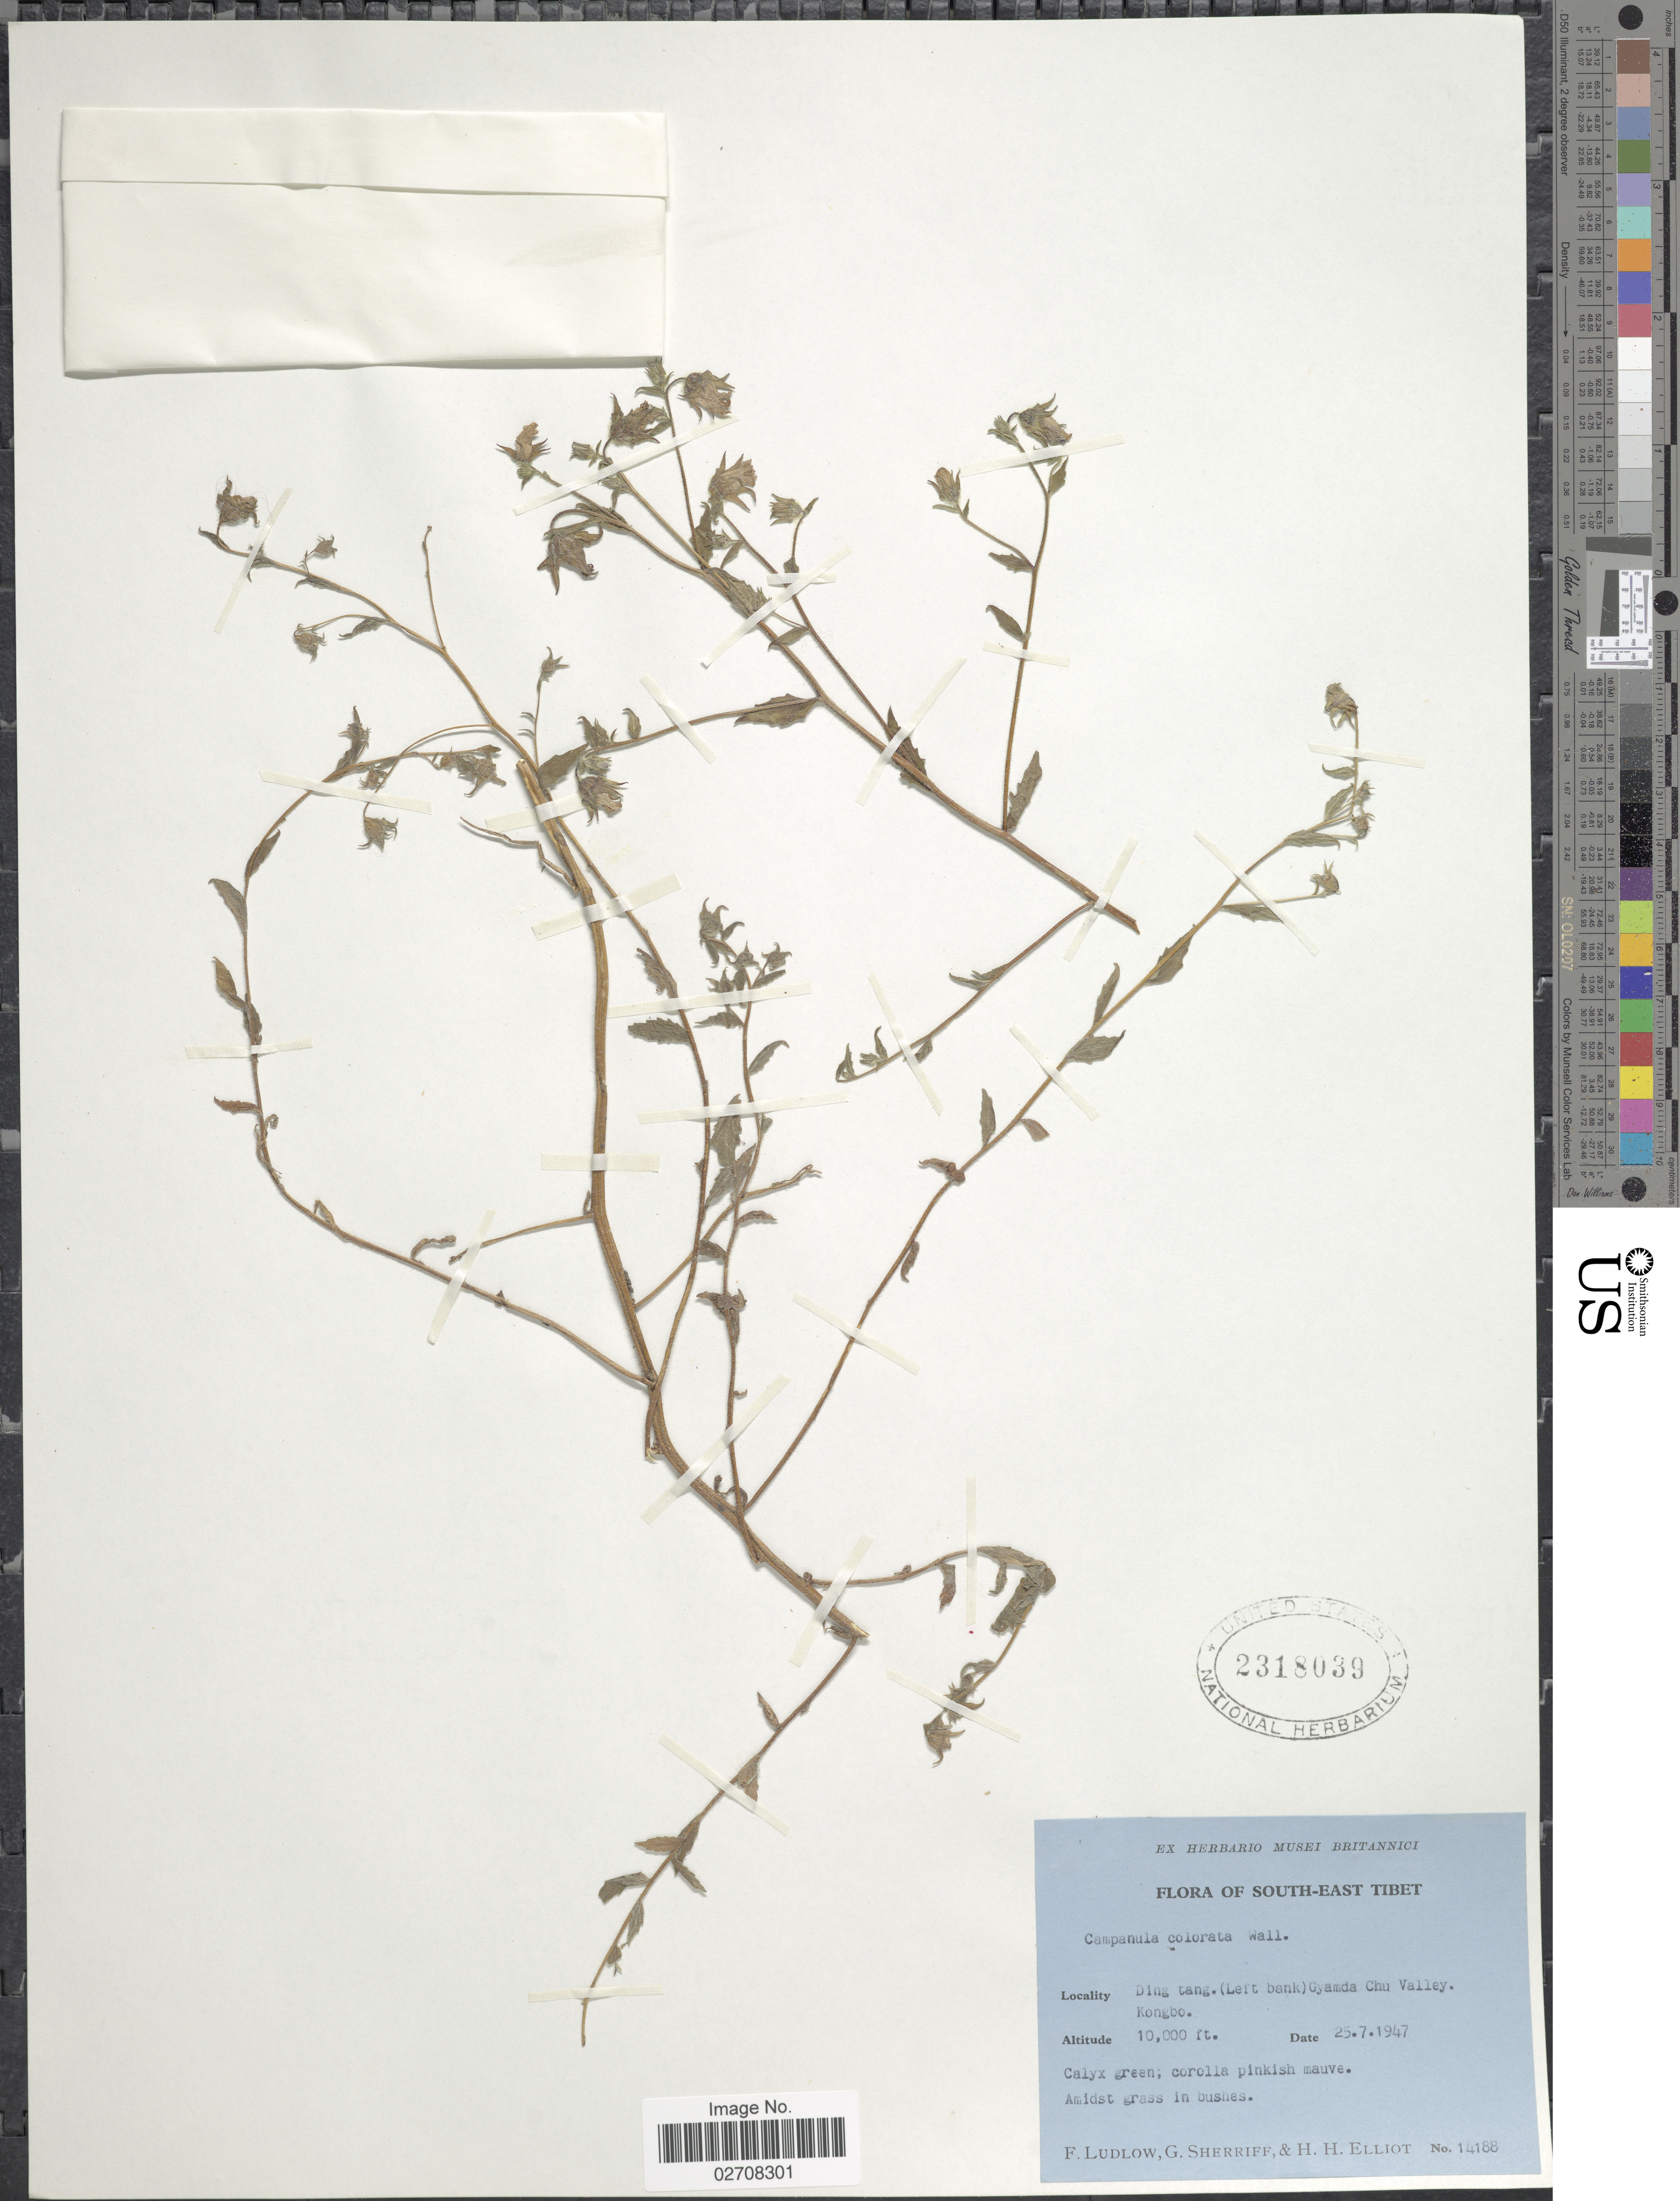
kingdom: Plantae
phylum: Tracheophyta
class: Magnoliopsida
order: Asterales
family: Campanulaceae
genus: Campanula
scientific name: Campanula colorata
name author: Wall.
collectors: F. Ludlow, G. Sherriff & H. H. Elliot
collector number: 14188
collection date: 1947-07-25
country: China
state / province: Xizang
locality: South-east Tibet. Ding Tang. (Left bank) Gyamda Chu Valley. Kongbo.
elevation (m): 3048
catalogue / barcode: US 2318039